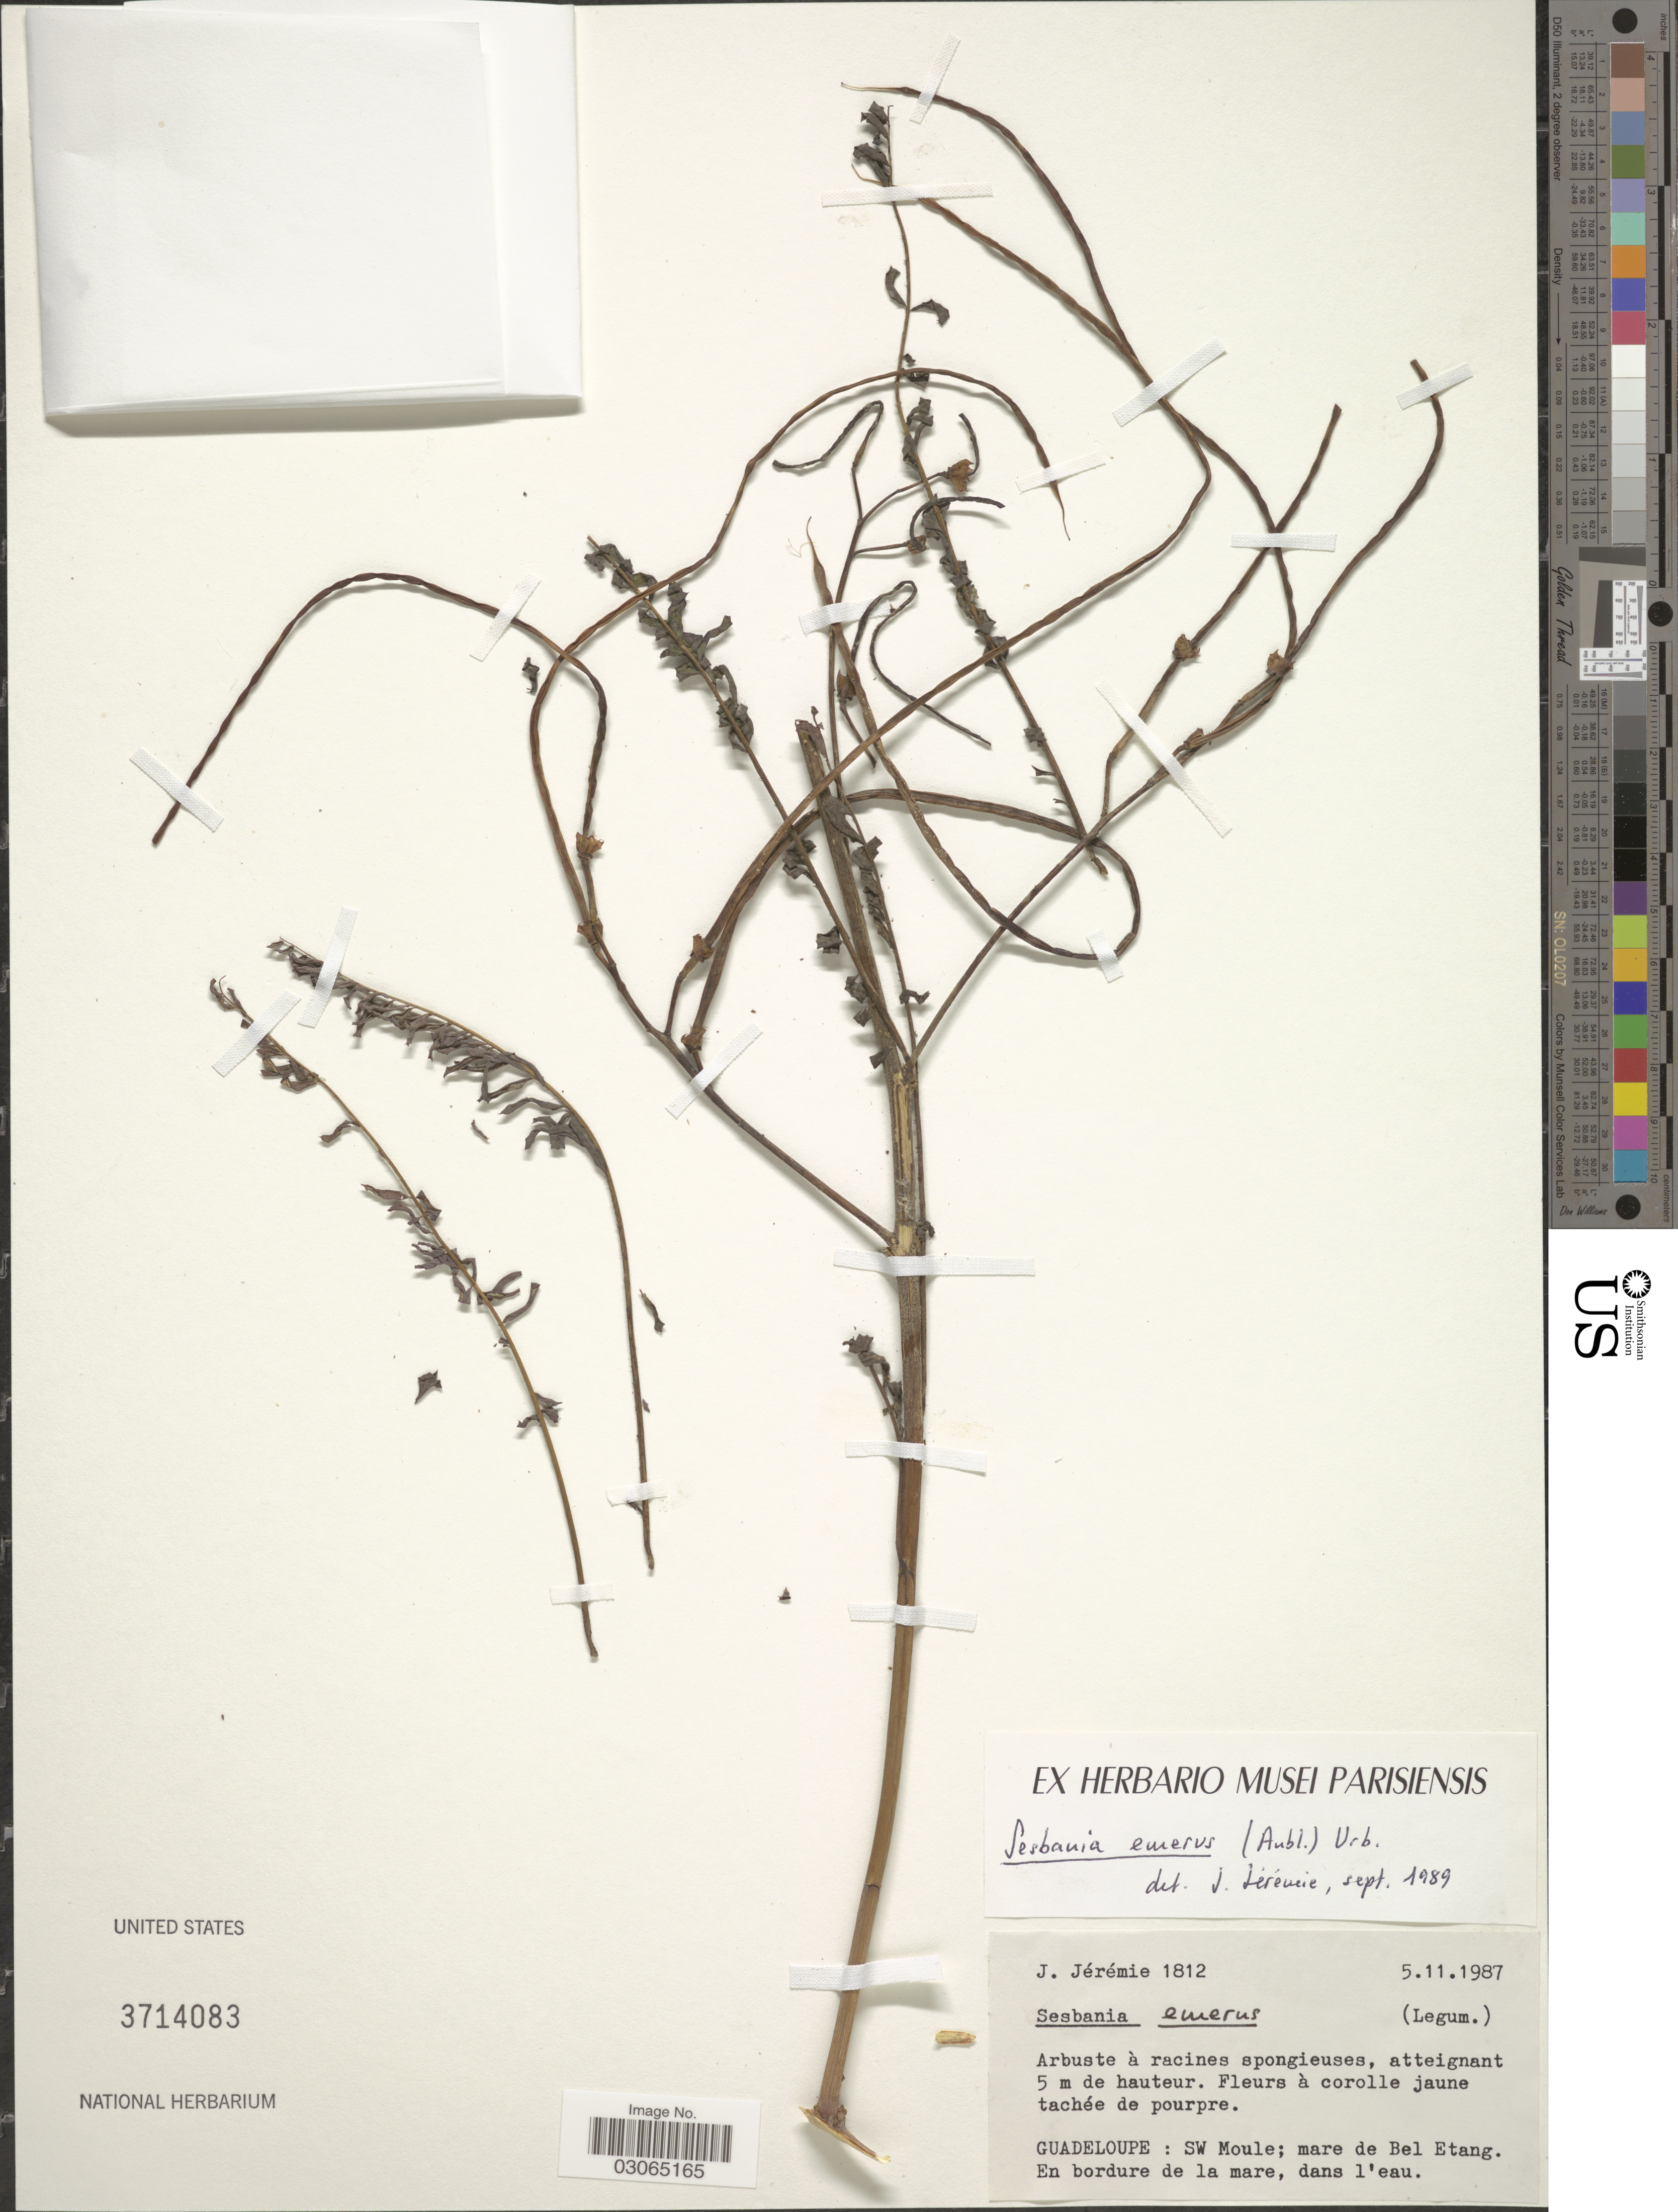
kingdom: Plantae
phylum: Tracheophyta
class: Magnoliopsida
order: Fabales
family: Fabaceae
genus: Sesbania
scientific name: Sesbania emerus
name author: (Aubl.) Urb.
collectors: J. Jérémie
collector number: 1812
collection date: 1987-11-05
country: Guadeloupe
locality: SW Moule; mare de Bel Etang. En bordure de la mare, dans l'eau.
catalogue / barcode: US 3714083